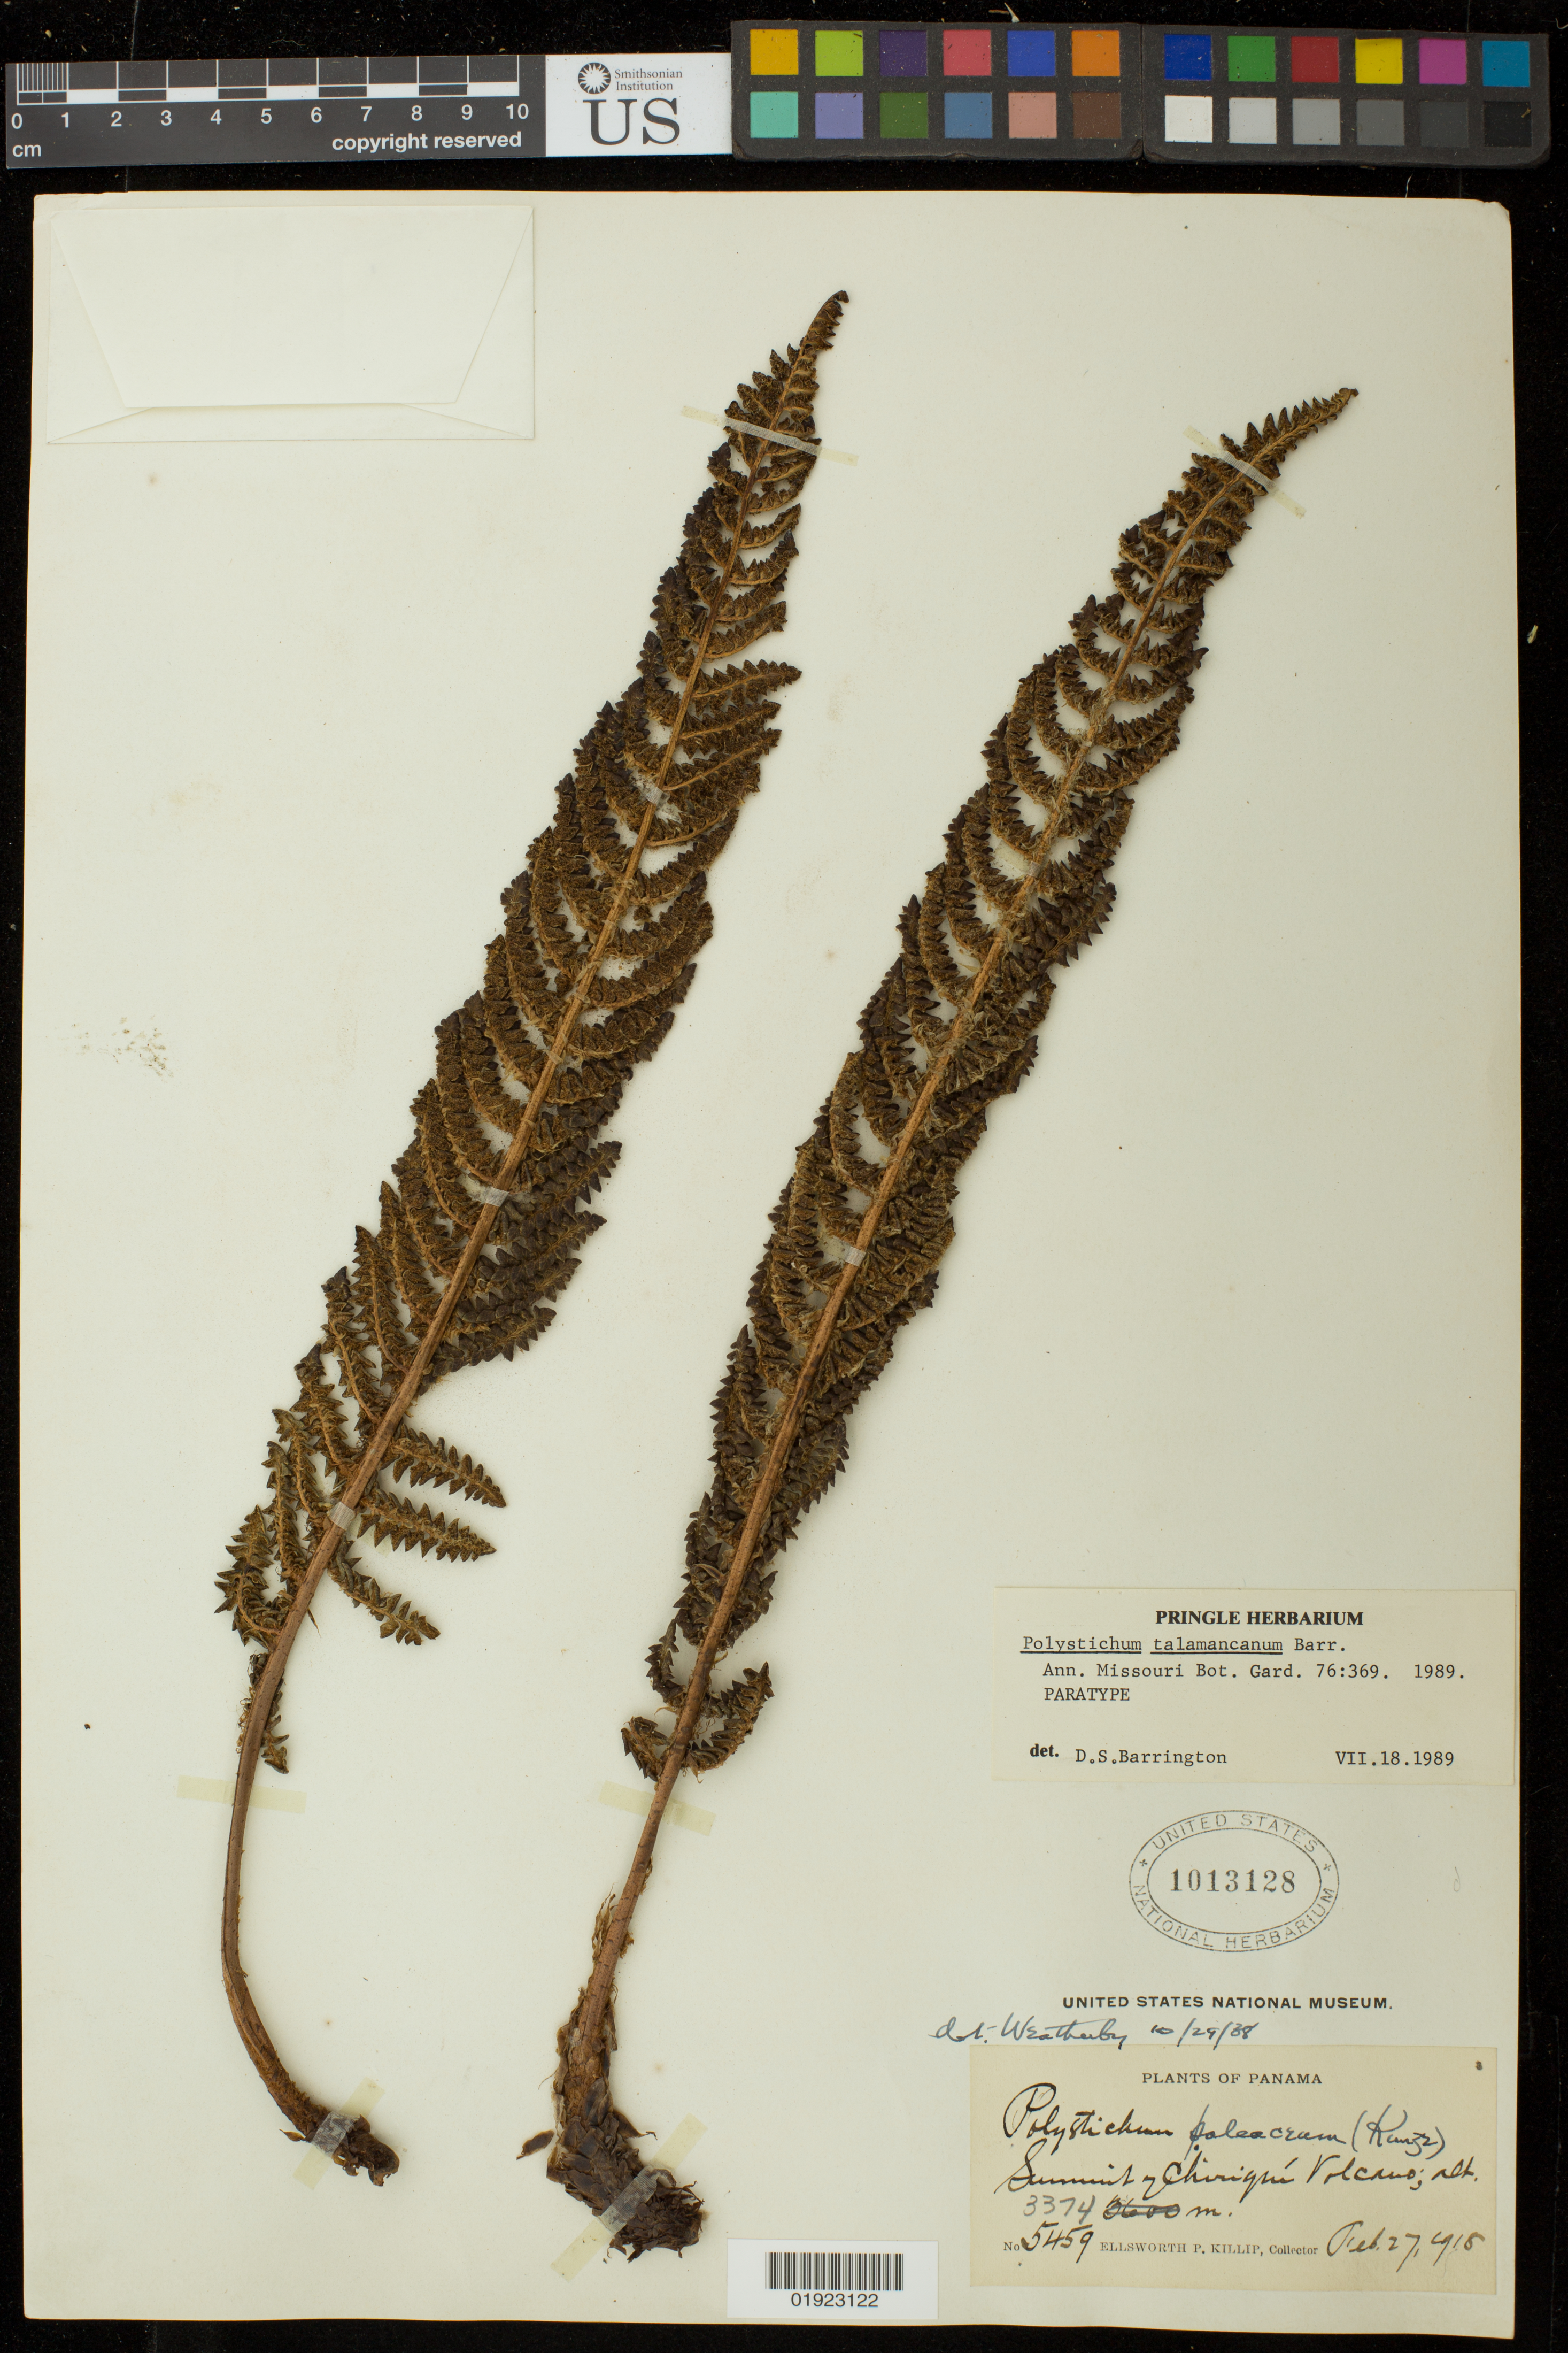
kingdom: Plantae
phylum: Tracheophyta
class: Polypodiopsida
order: Polypodiales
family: Dryopteridaceae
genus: Polystichum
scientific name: Polystichum talamancanum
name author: Barrington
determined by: Barrington, D. S., Curator (VT), University of Vermont (UNITED STATES)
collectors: E. P. Killip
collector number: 5459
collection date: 1918-02-27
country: Panama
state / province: Chiriqui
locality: Summit of Chiriqui Volcano.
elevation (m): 3374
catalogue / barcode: US 1013128